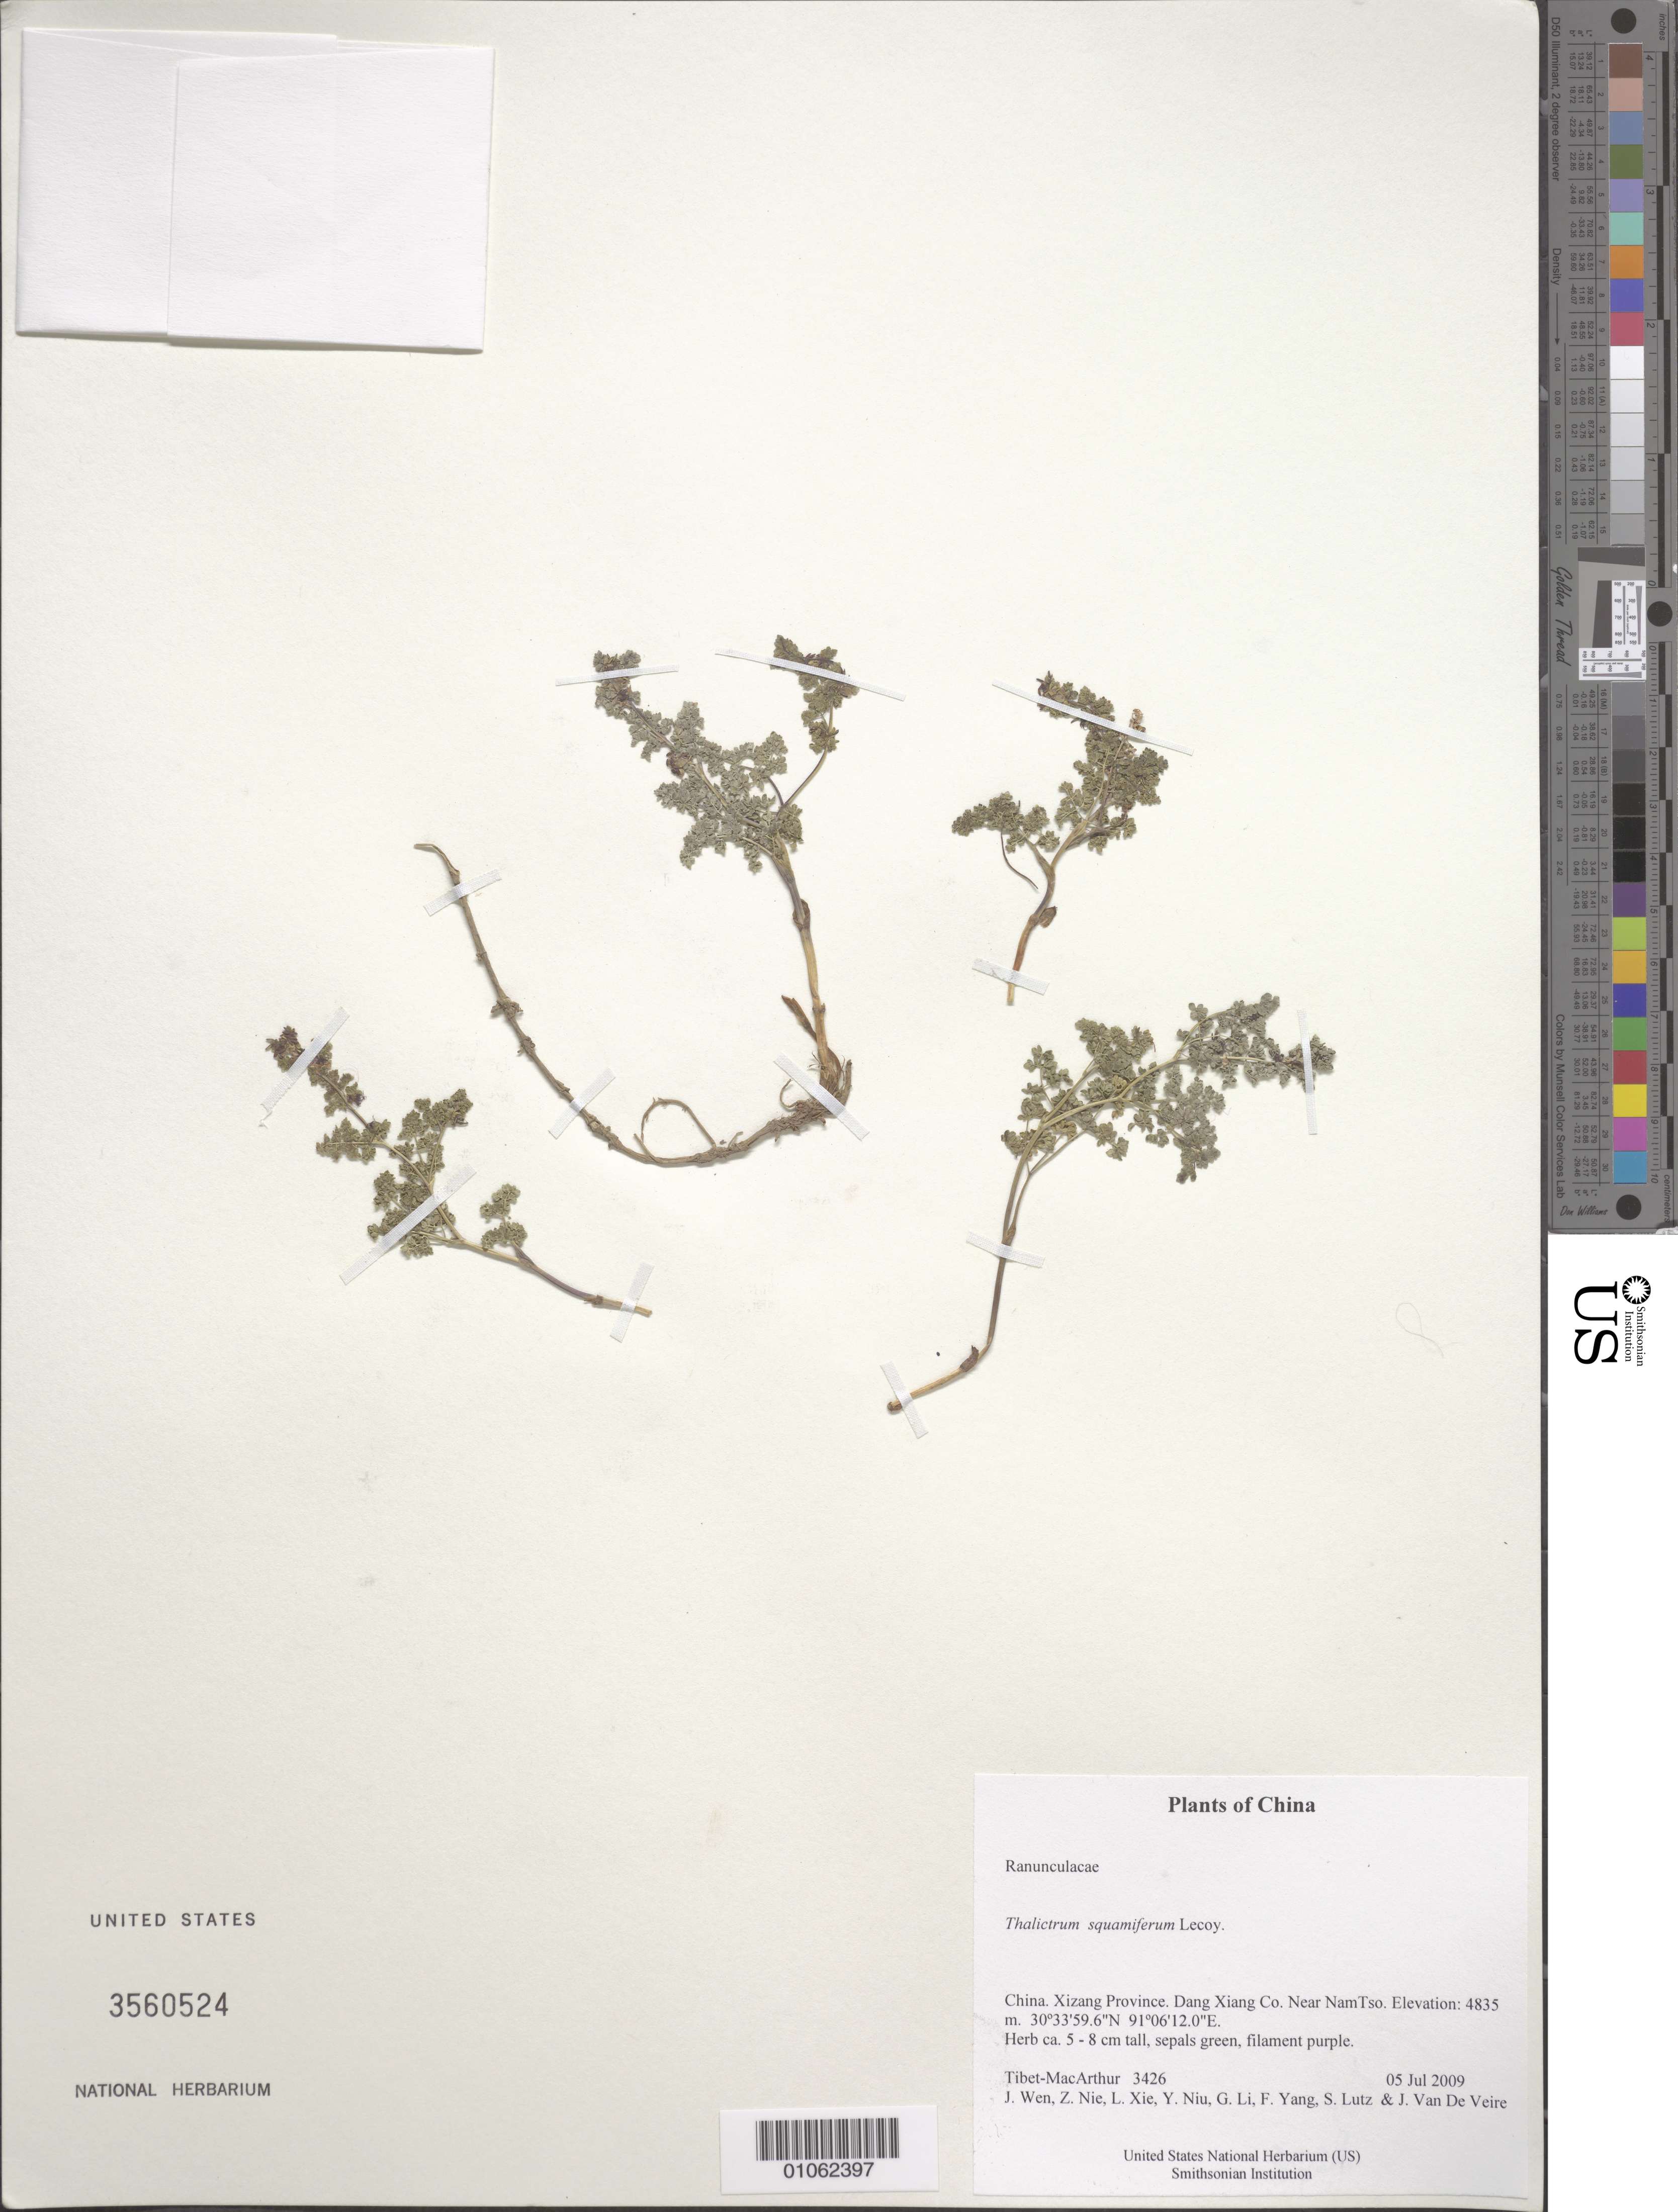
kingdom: Plantae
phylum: Tracheophyta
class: Magnoliopsida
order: Ranunculales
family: Ranunculaceae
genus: Thalictrum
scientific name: Thalictrum squamiferum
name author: Lecoy.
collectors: Tibet-MacArthur, J. Wen, Z. Nie, L. Xie, Y. Niu, G. Li, F. Yang, S. Lutz & J. Van De Veire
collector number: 3426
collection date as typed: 05 Jul 2009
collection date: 2009-07-05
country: China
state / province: Xizang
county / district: Dang Xiang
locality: Near NamTso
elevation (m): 4835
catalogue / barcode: US 3560524